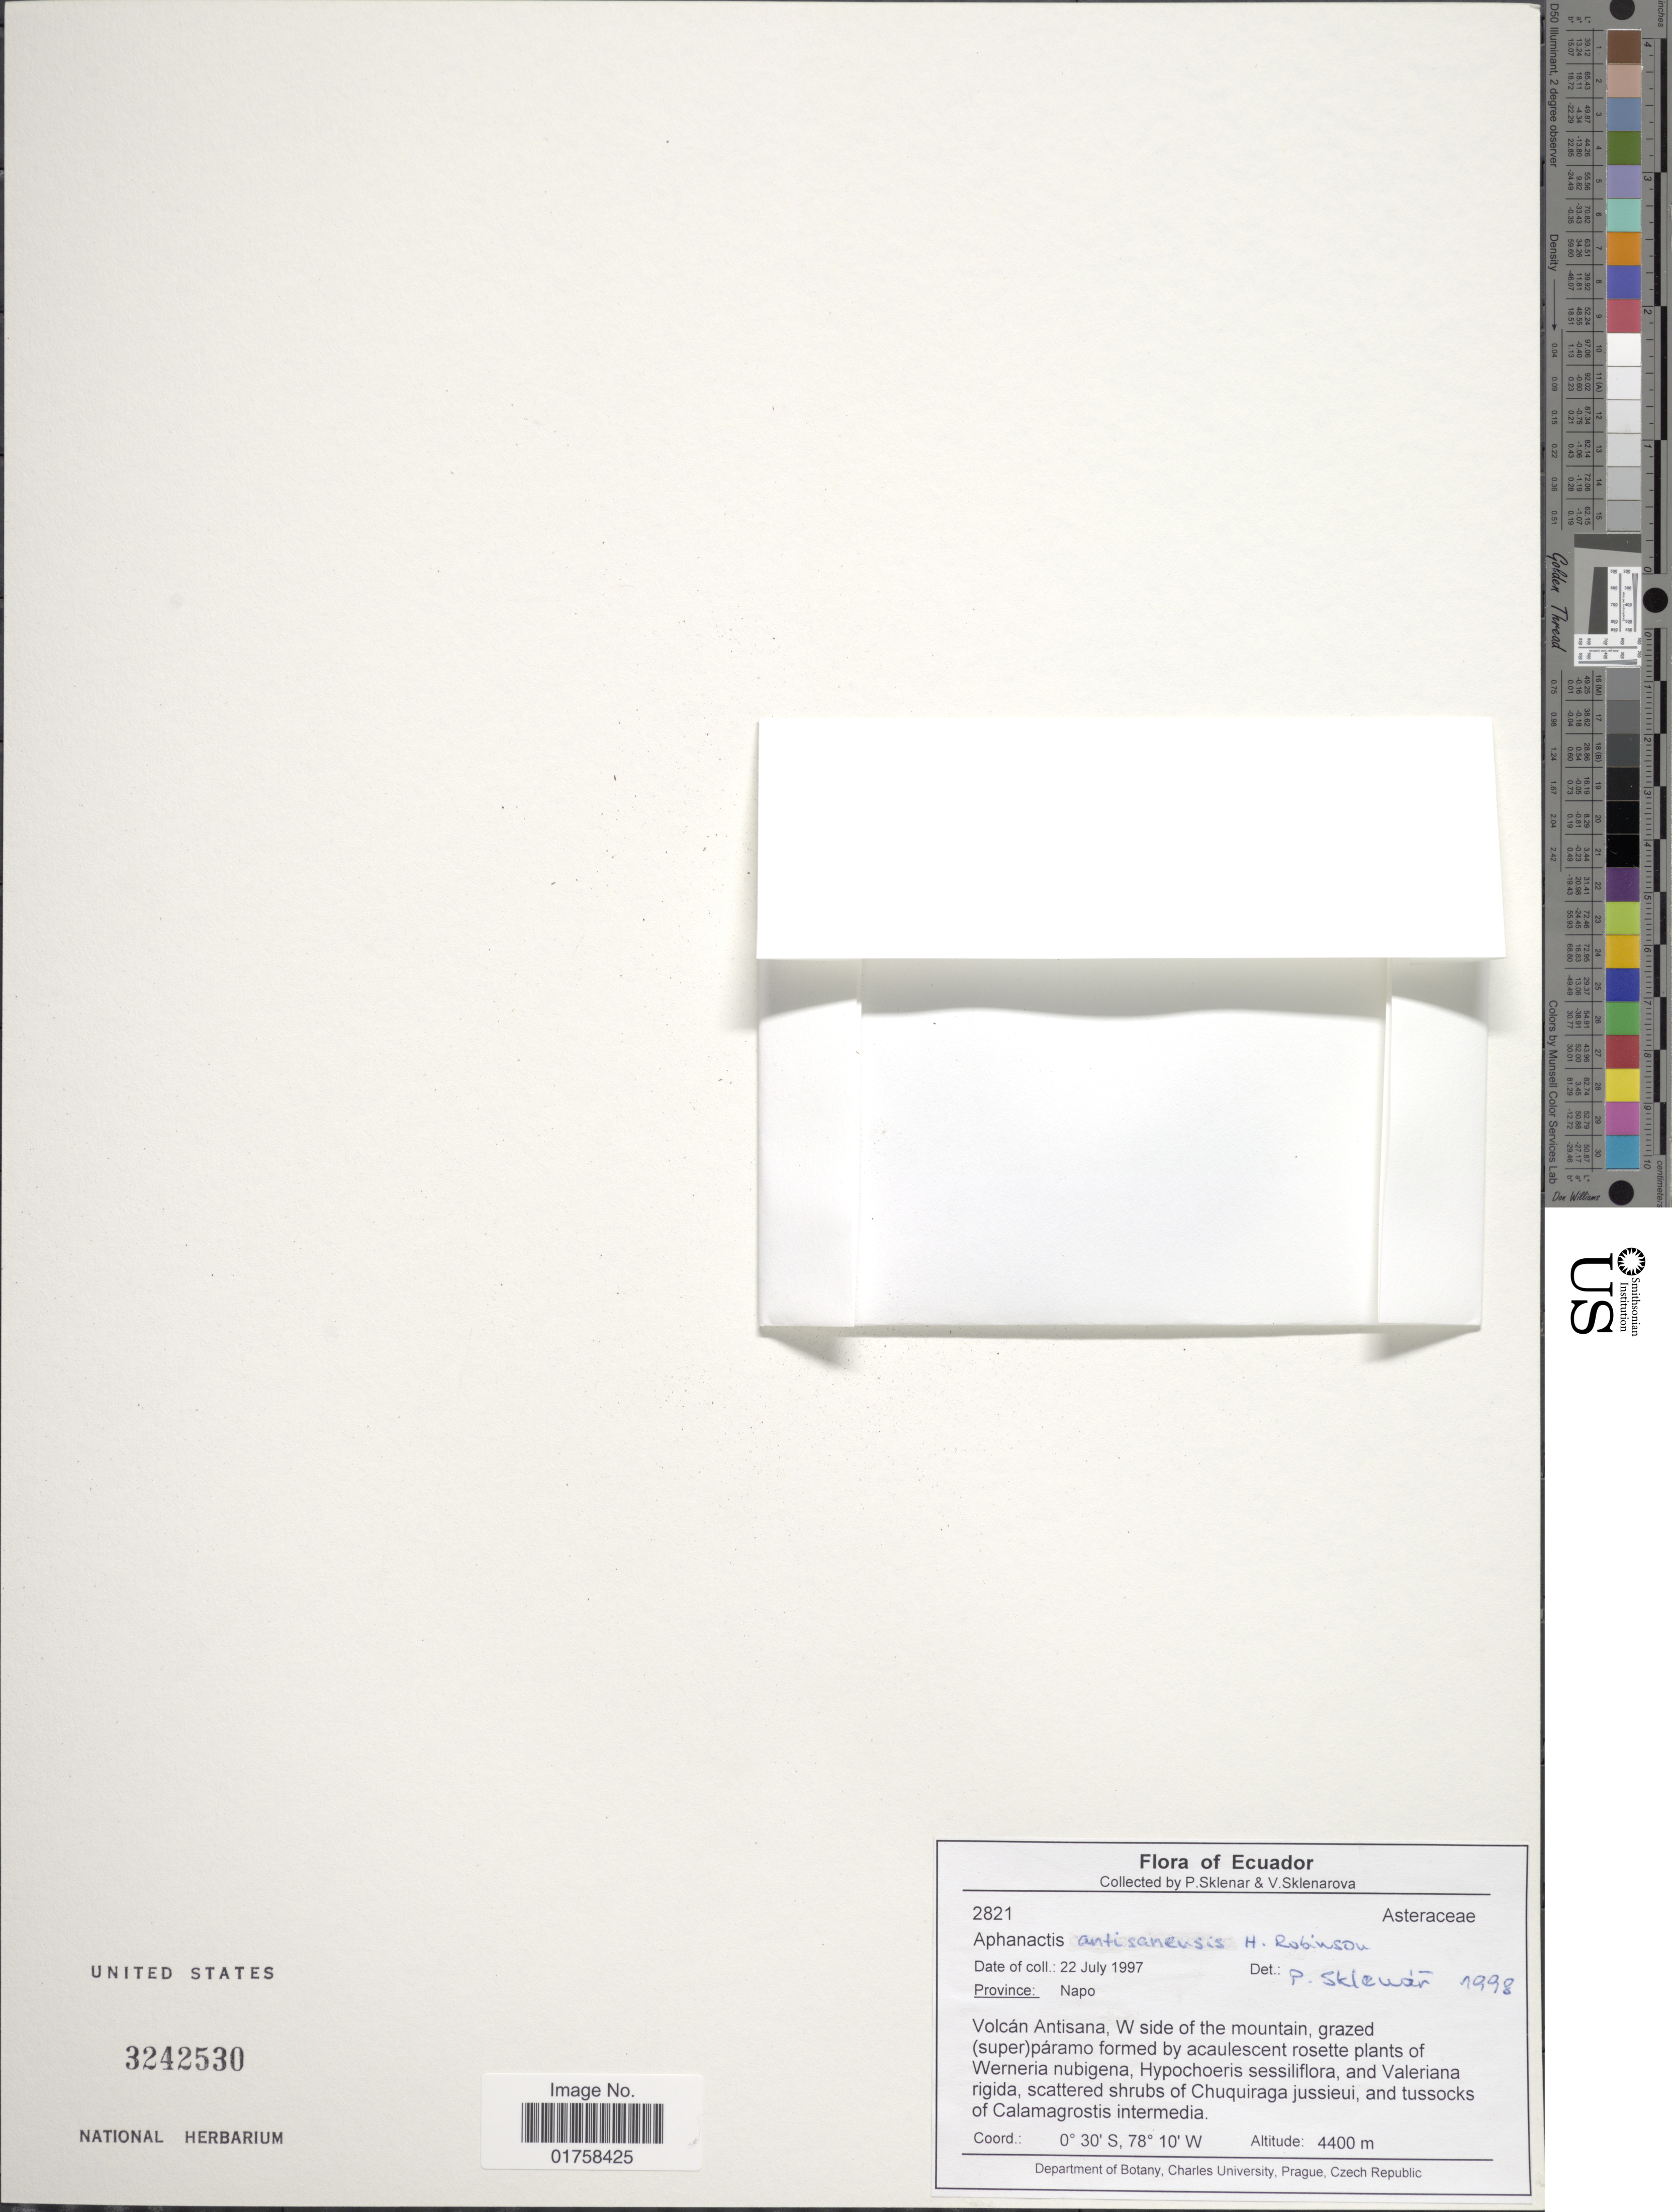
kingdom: Plantae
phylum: Tracheophyta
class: Magnoliopsida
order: Asterales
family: Asteraceae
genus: Aphanactis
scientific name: Aphanactis antisanensis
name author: H. Rob.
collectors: P. Sklenár & V. Sklenárová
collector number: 2821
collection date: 1997-07-22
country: Ecuador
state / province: Napo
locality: Ecuador. Province: Napo. Volcan Antisana, W side of the mountain, grazed (super) paramo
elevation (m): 4400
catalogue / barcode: US 3242530